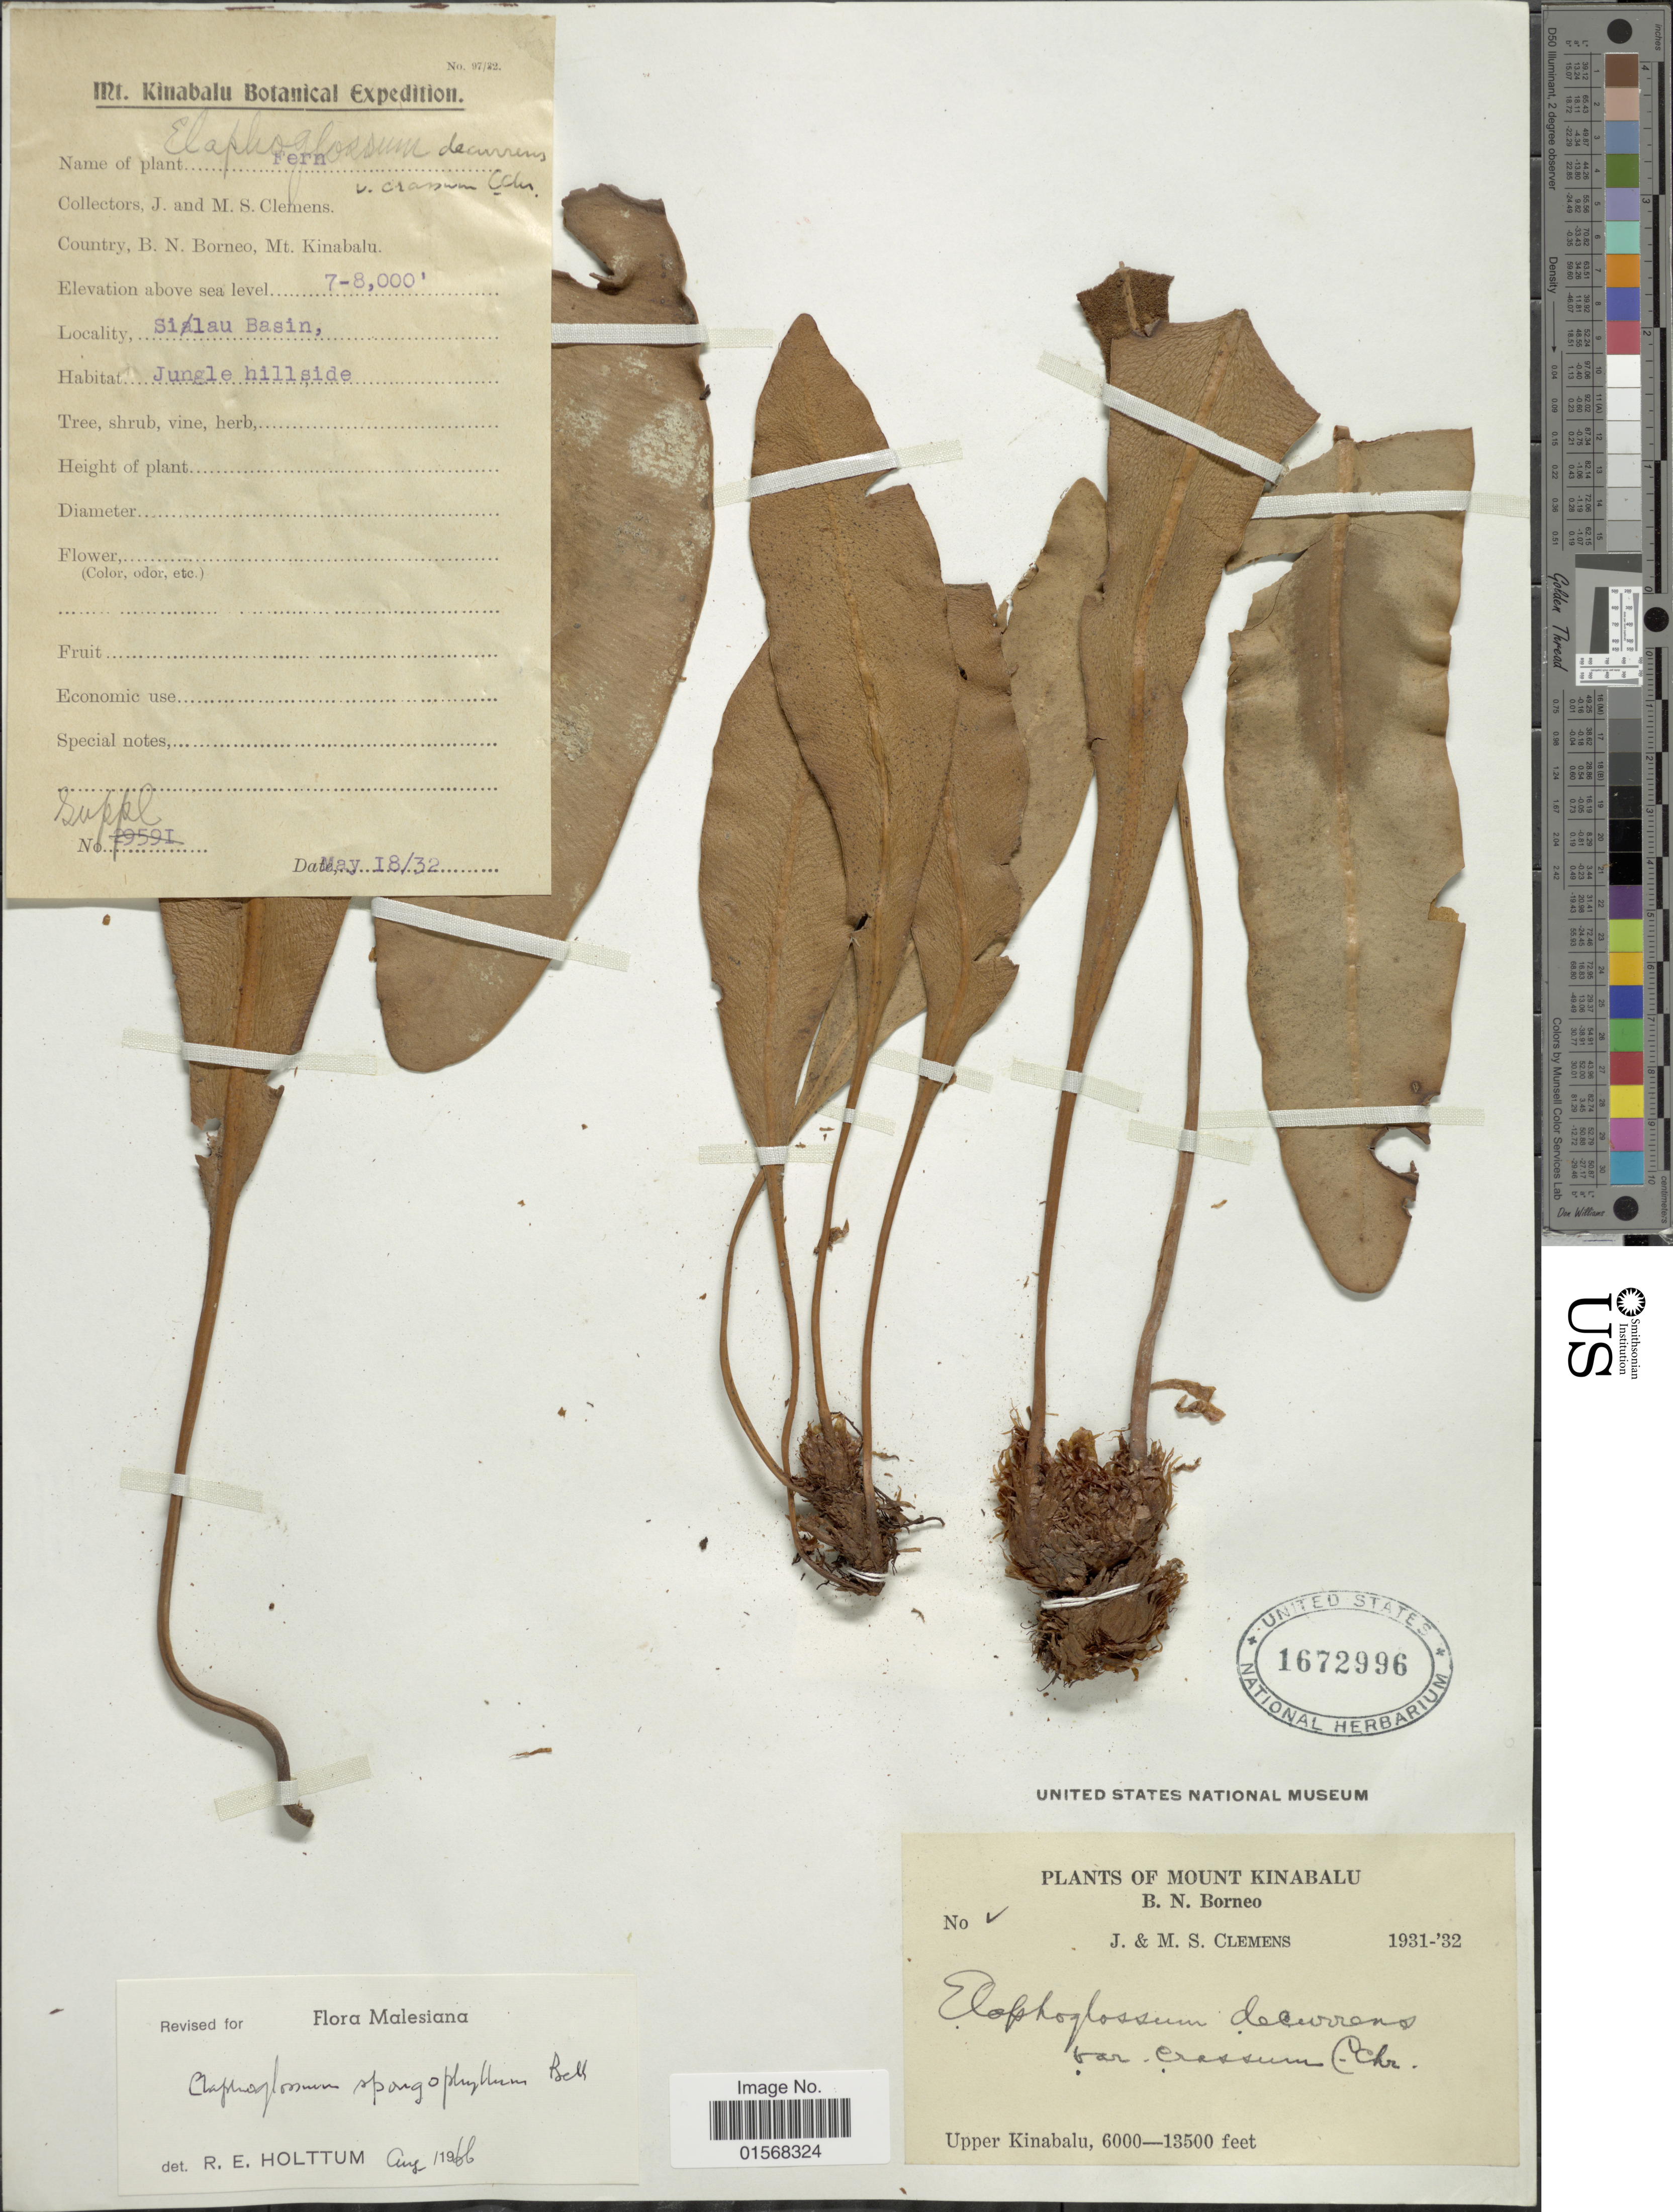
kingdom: Plantae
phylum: Tracheophyta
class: Polypodiopsida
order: Polypodiales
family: Dryopteridaceae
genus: Elaphoglossum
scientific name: Elaphoglossum spongophyllum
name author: P.R. Bell in Holttum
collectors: J. Clemens & M. S. Clemens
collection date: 1932-05-18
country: Malaysia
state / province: Sabah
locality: B. N. Borneo, Mt Kinabalu, Sialau Basin, Upper Kinabalu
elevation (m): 2134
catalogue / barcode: US 1672996